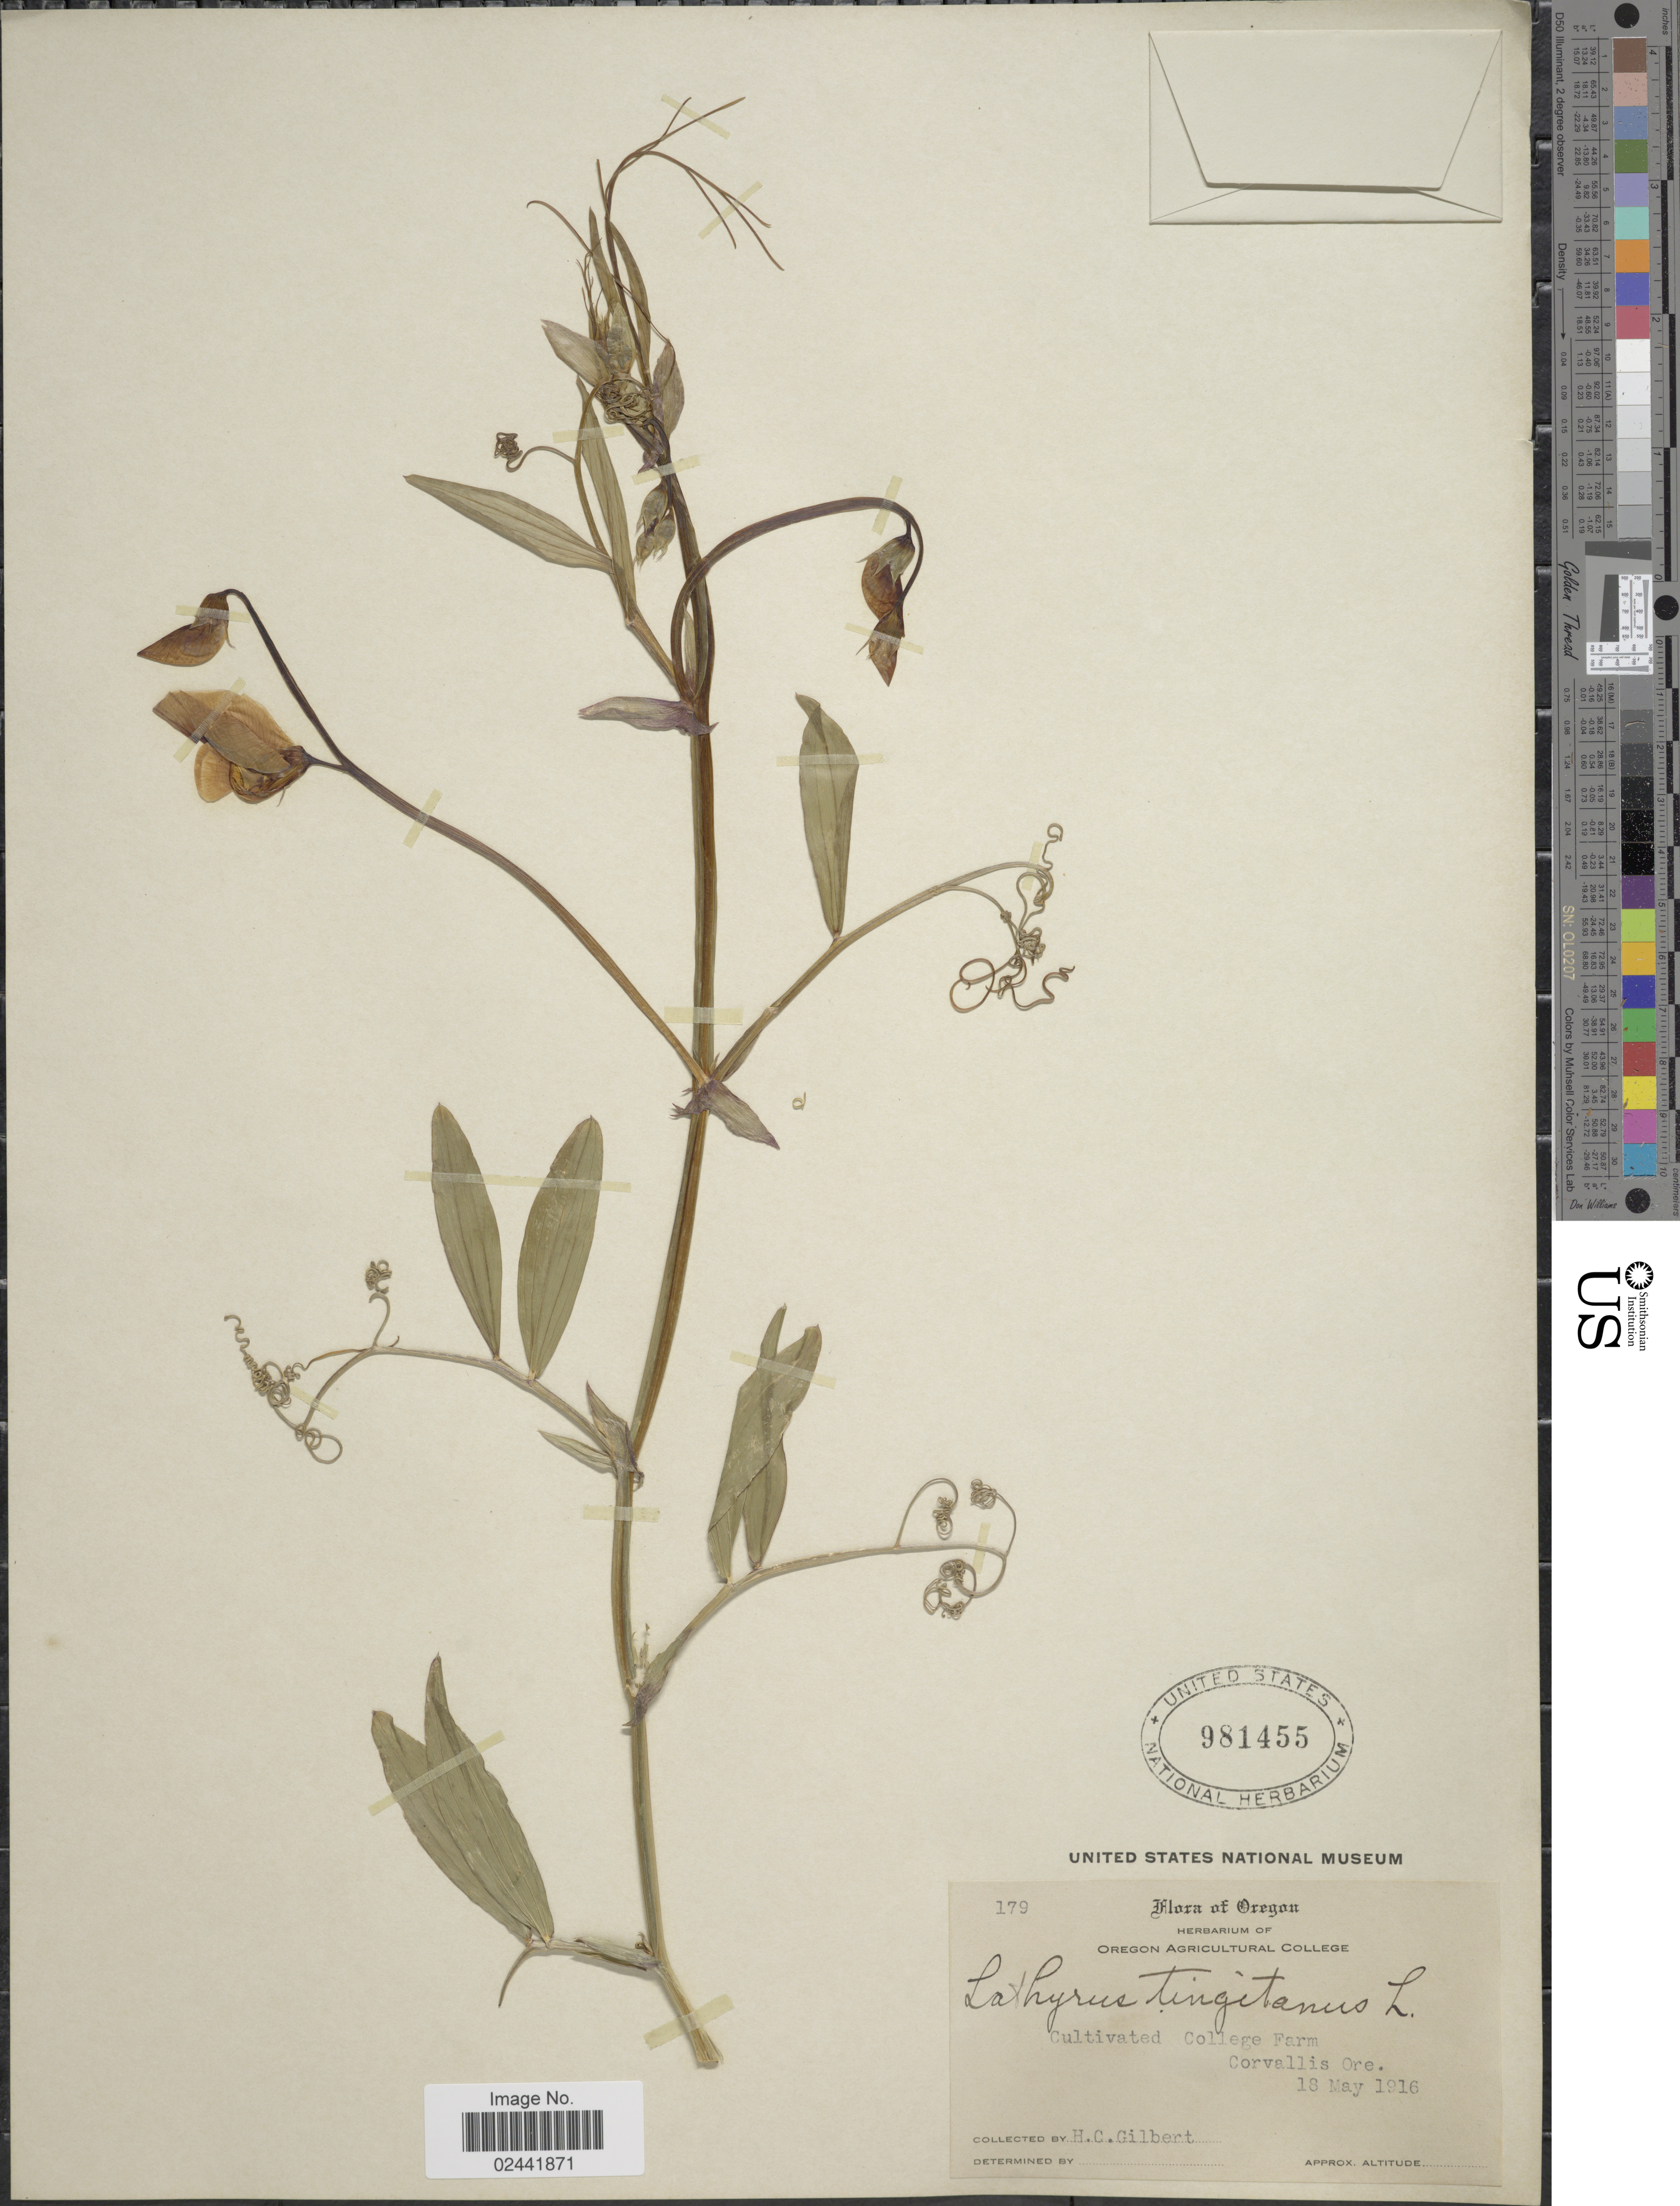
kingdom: Plantae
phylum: Tracheophyta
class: Magnoliopsida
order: Fabales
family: Fabaceae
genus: Lathyrus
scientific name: Lathyrus tingitanus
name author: L.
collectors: H. Gilbert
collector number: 179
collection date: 1916-05-18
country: United States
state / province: Oregon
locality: College Farm Corvallis Ore.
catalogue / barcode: US 981455